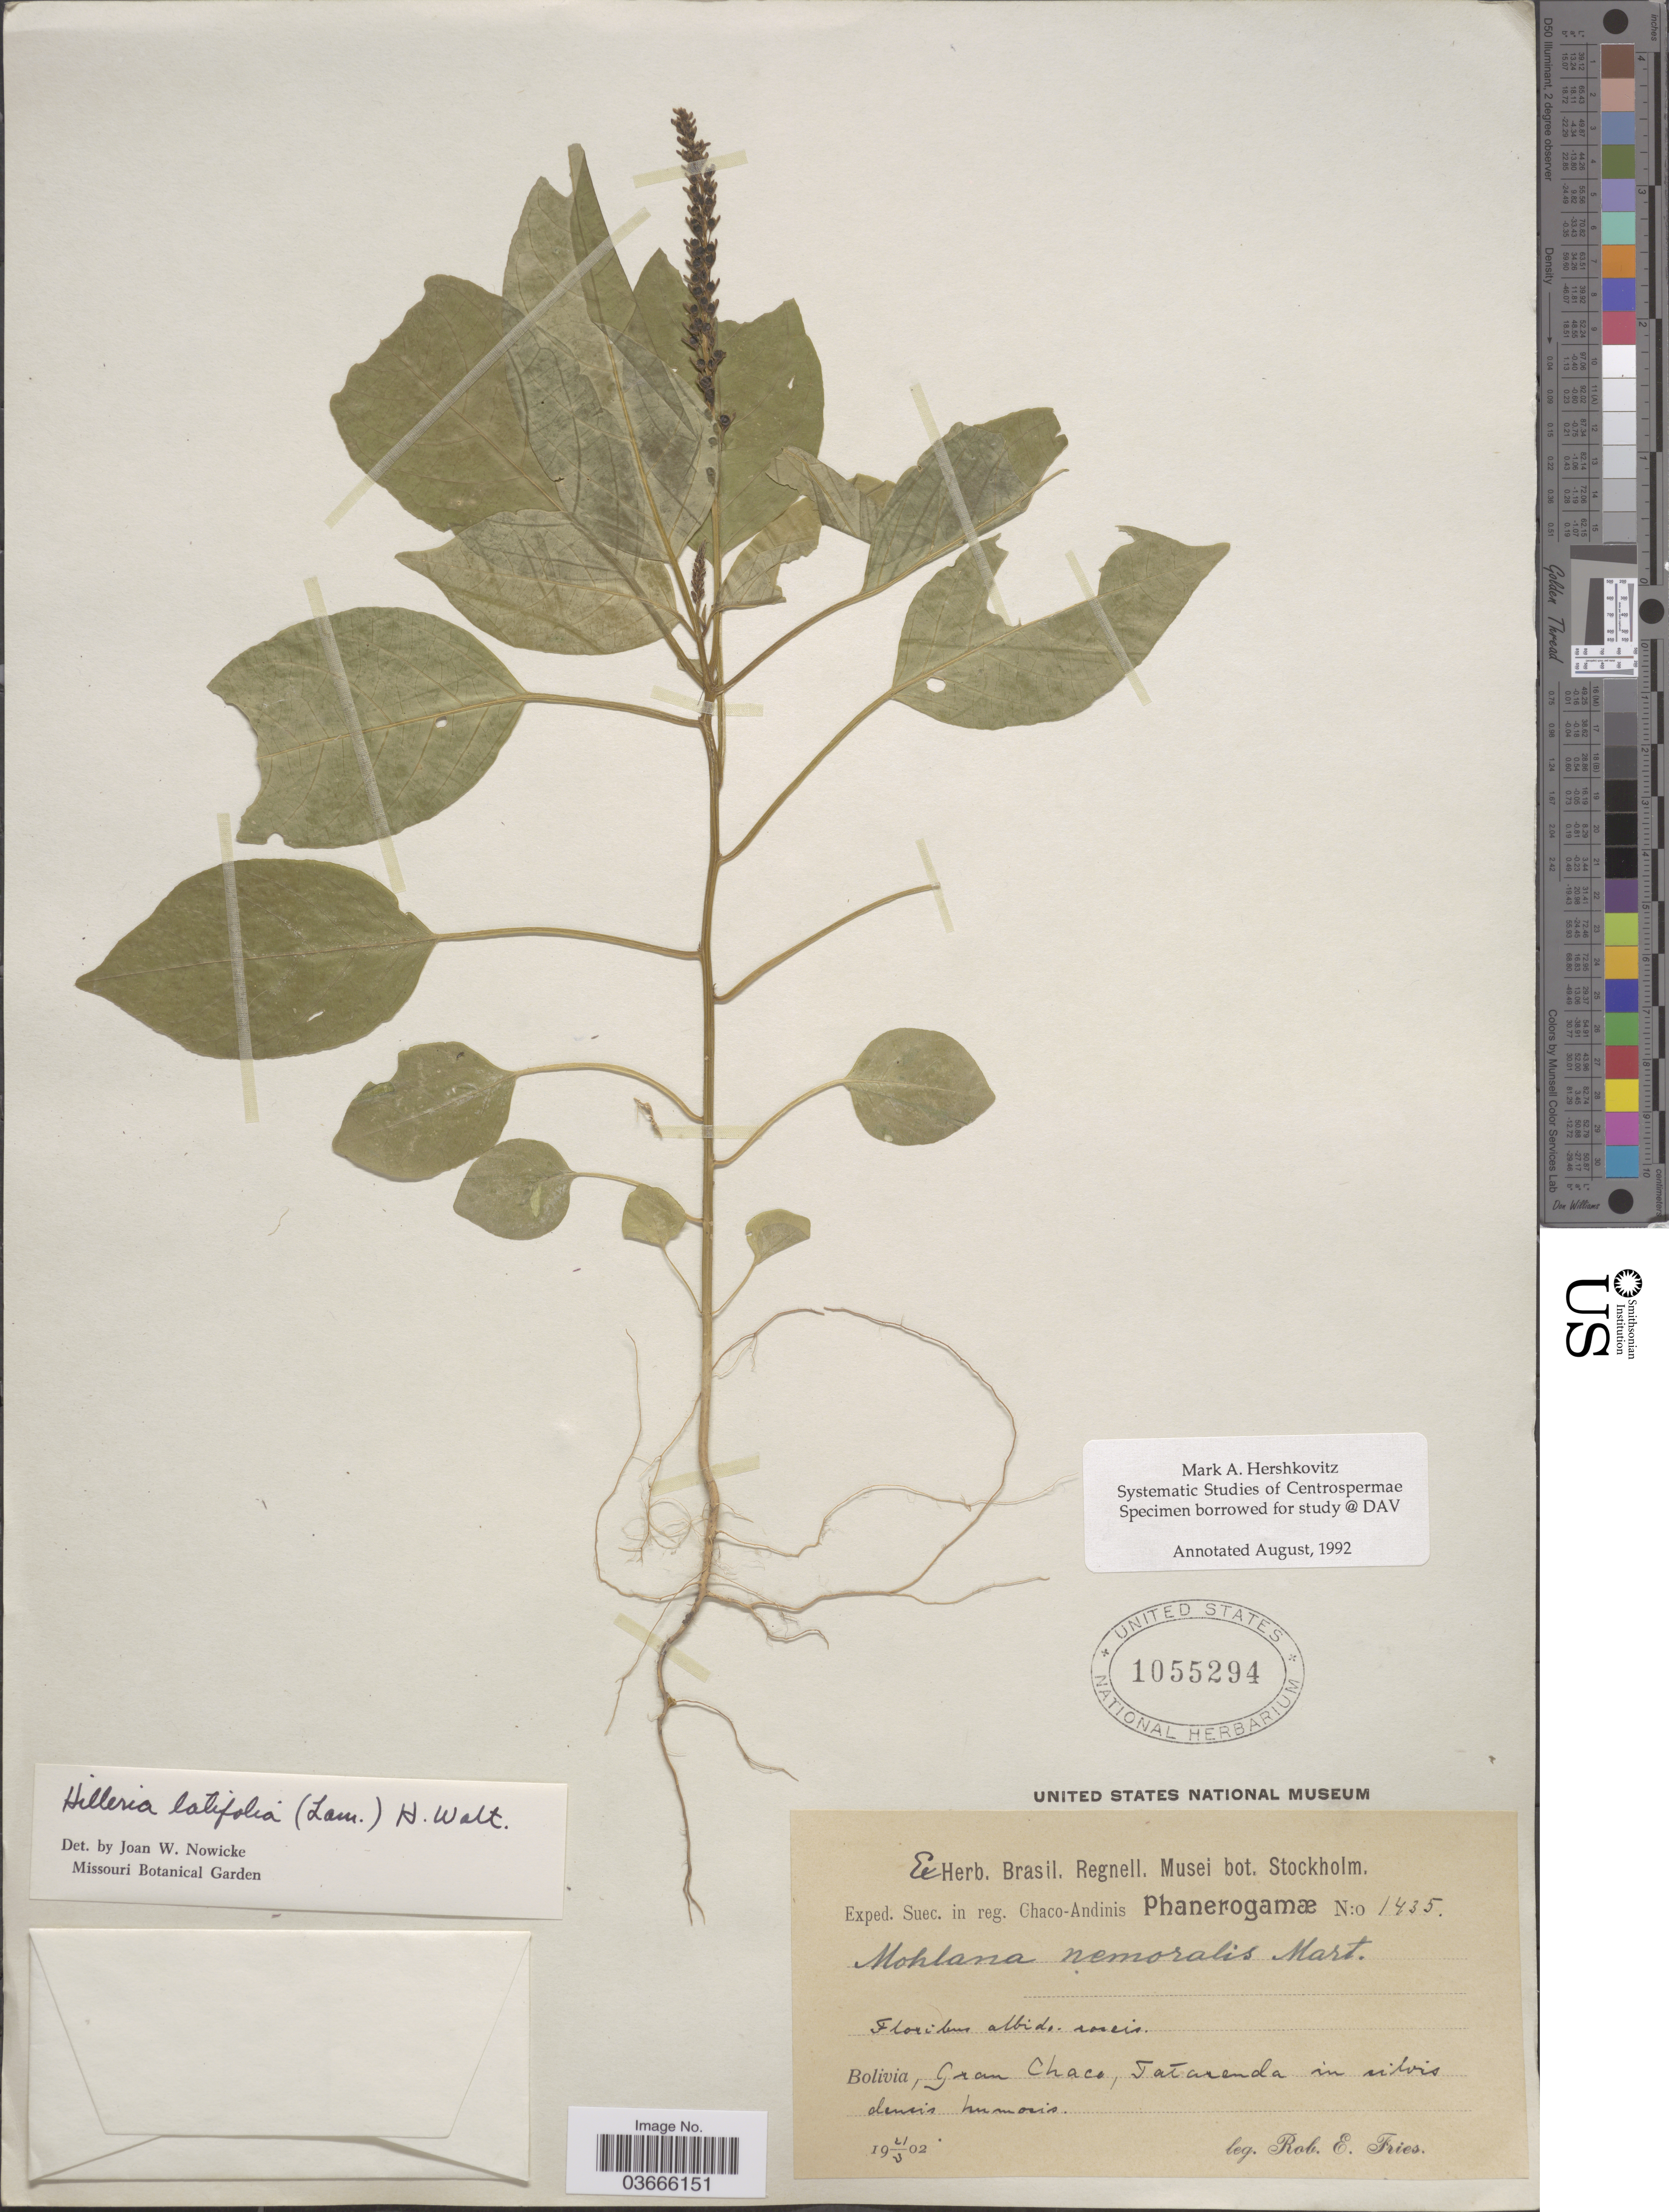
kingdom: Plantae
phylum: Tracheophyta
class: Magnoliopsida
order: Caryophyllales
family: Phytolaccaceae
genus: Hilleria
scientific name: Hilleria latifolia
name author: (Lam.) H. Walter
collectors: R. E. Fries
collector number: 1435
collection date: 1902-03-21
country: Venezuela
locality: Gran Chaco, Tatarenda in silvis densis humoris.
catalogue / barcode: US 1055294